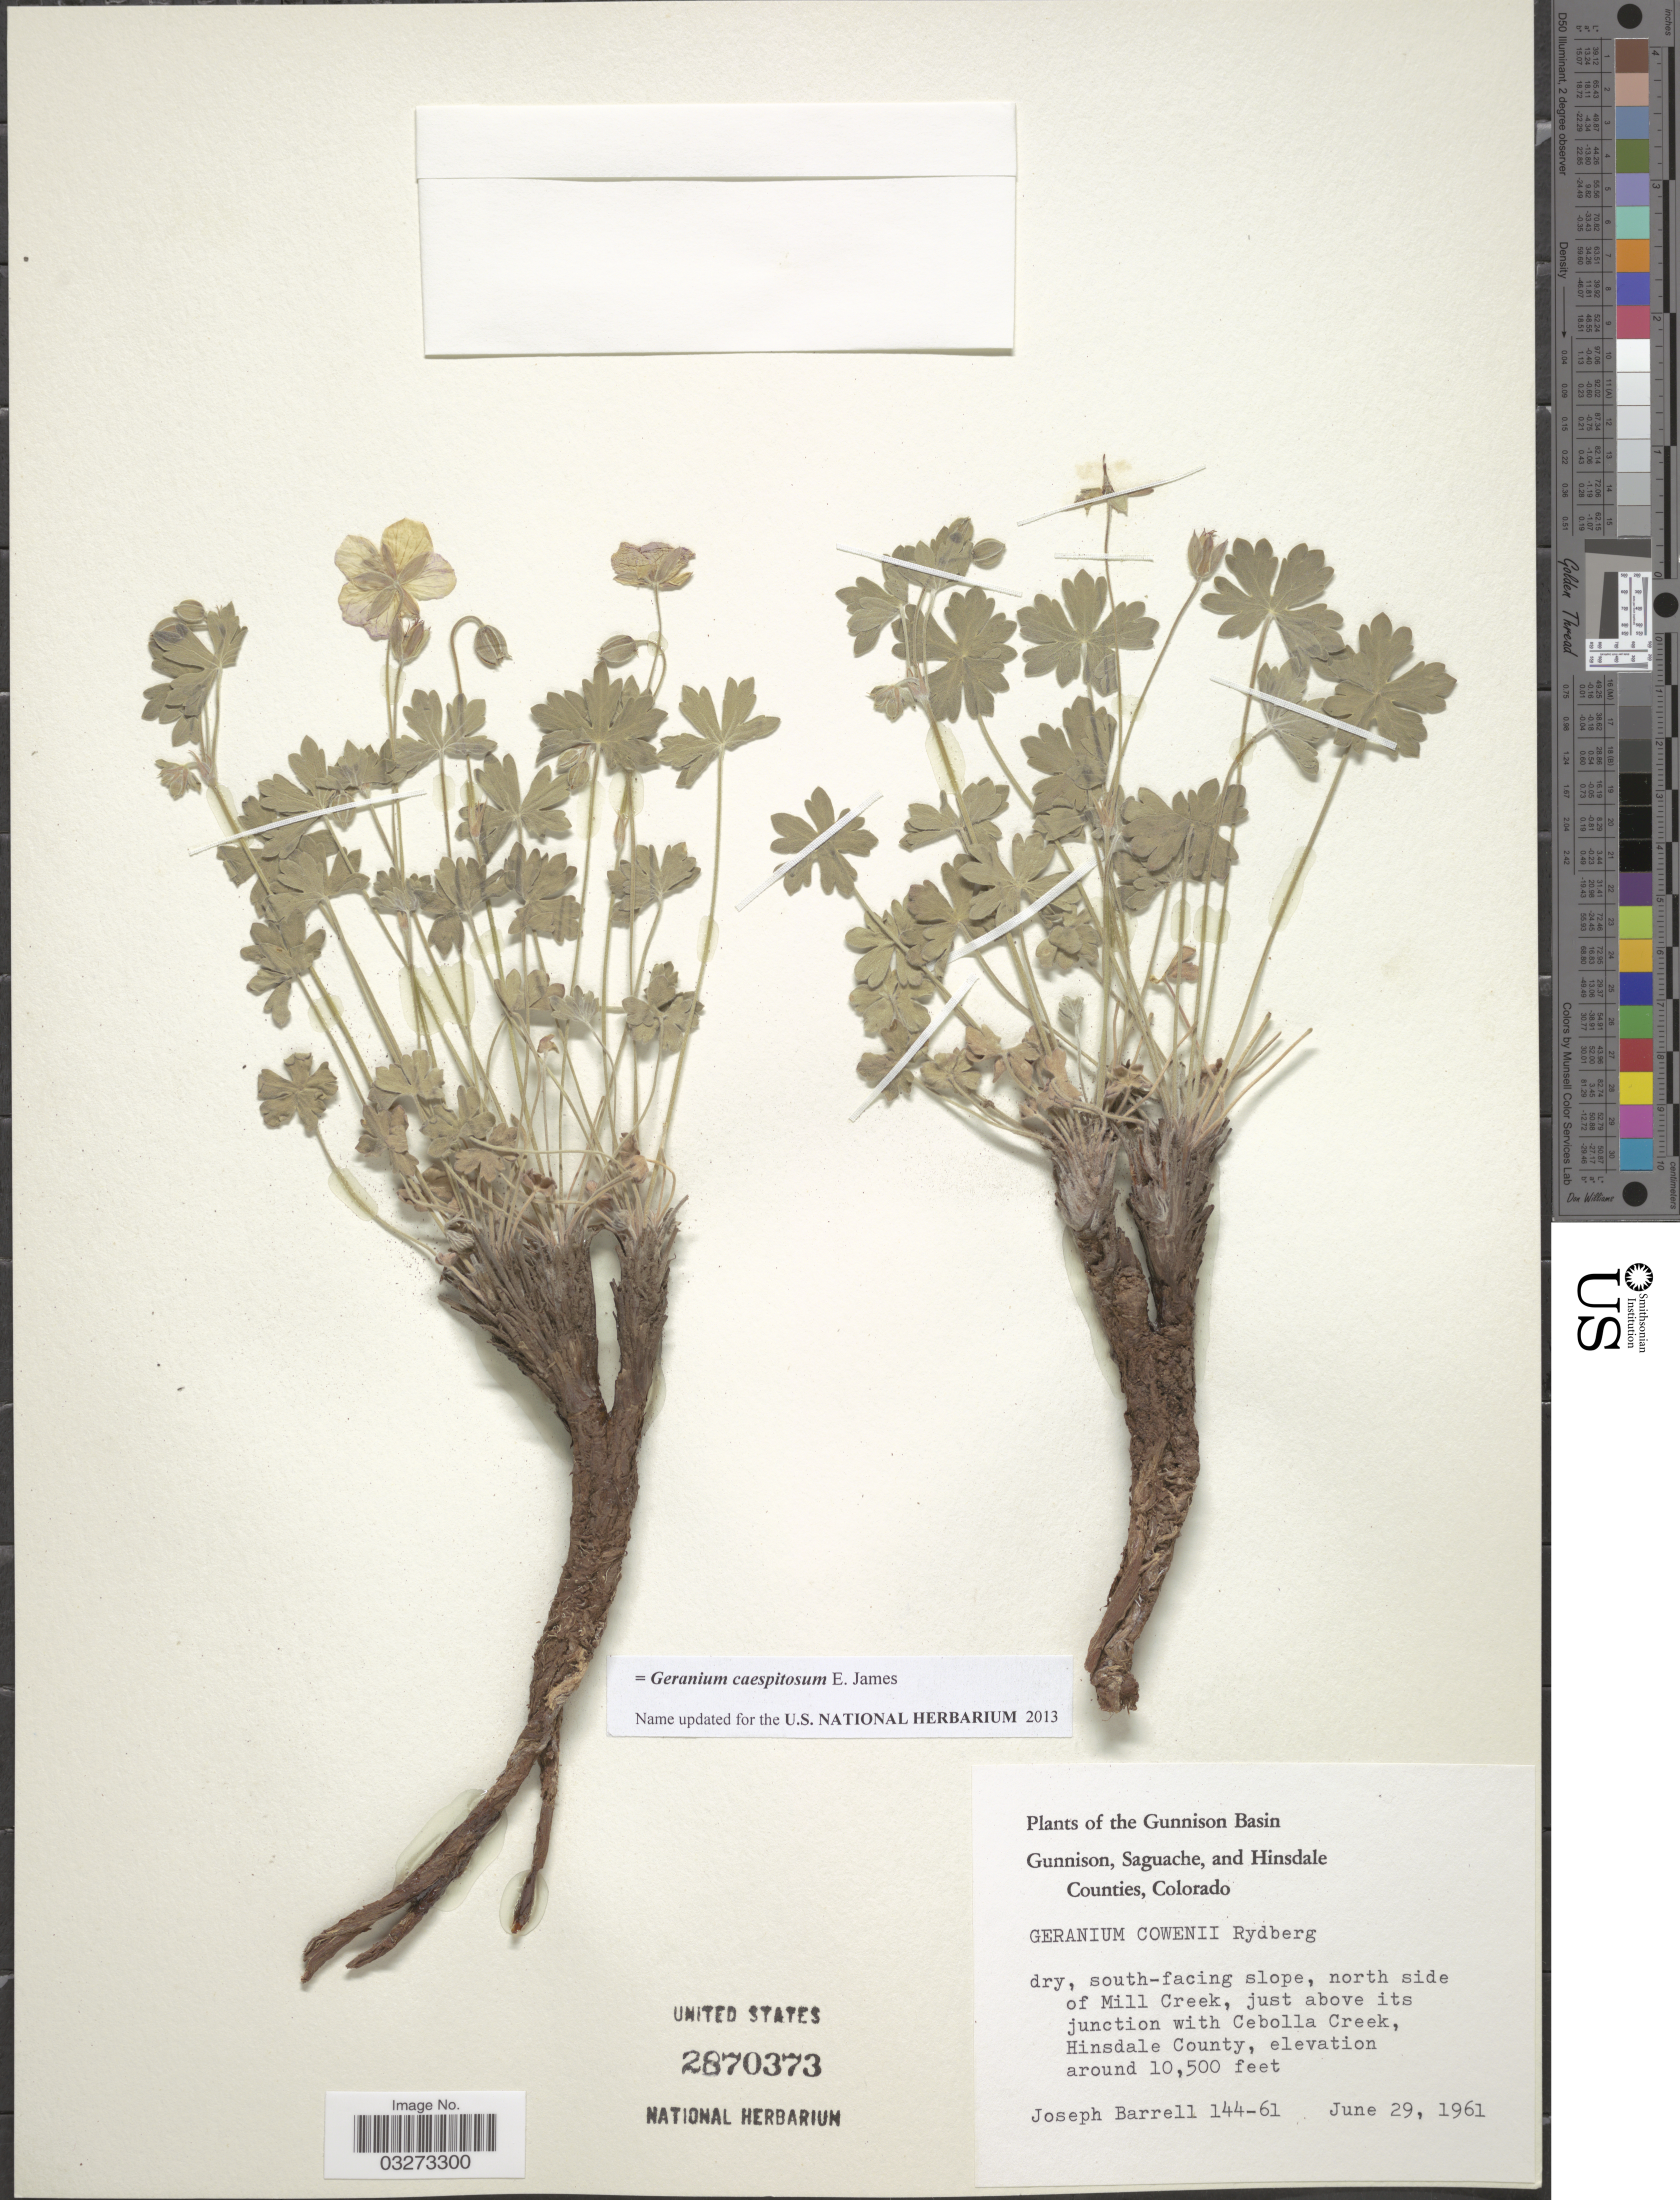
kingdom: Plantae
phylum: Tracheophyta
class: Magnoliopsida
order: Geraniales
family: Geraniaceae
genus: Geranium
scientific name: Geranium caespitosum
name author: E. James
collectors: J. Barrell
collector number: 144-61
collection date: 1961-06-29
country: United States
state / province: Colorado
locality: The Gunnison Basin. South-facing slope, north side of Mill Creek, just above its junction with Cebolla Creek, Hinsdale County.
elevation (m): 3200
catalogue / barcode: US 2870373